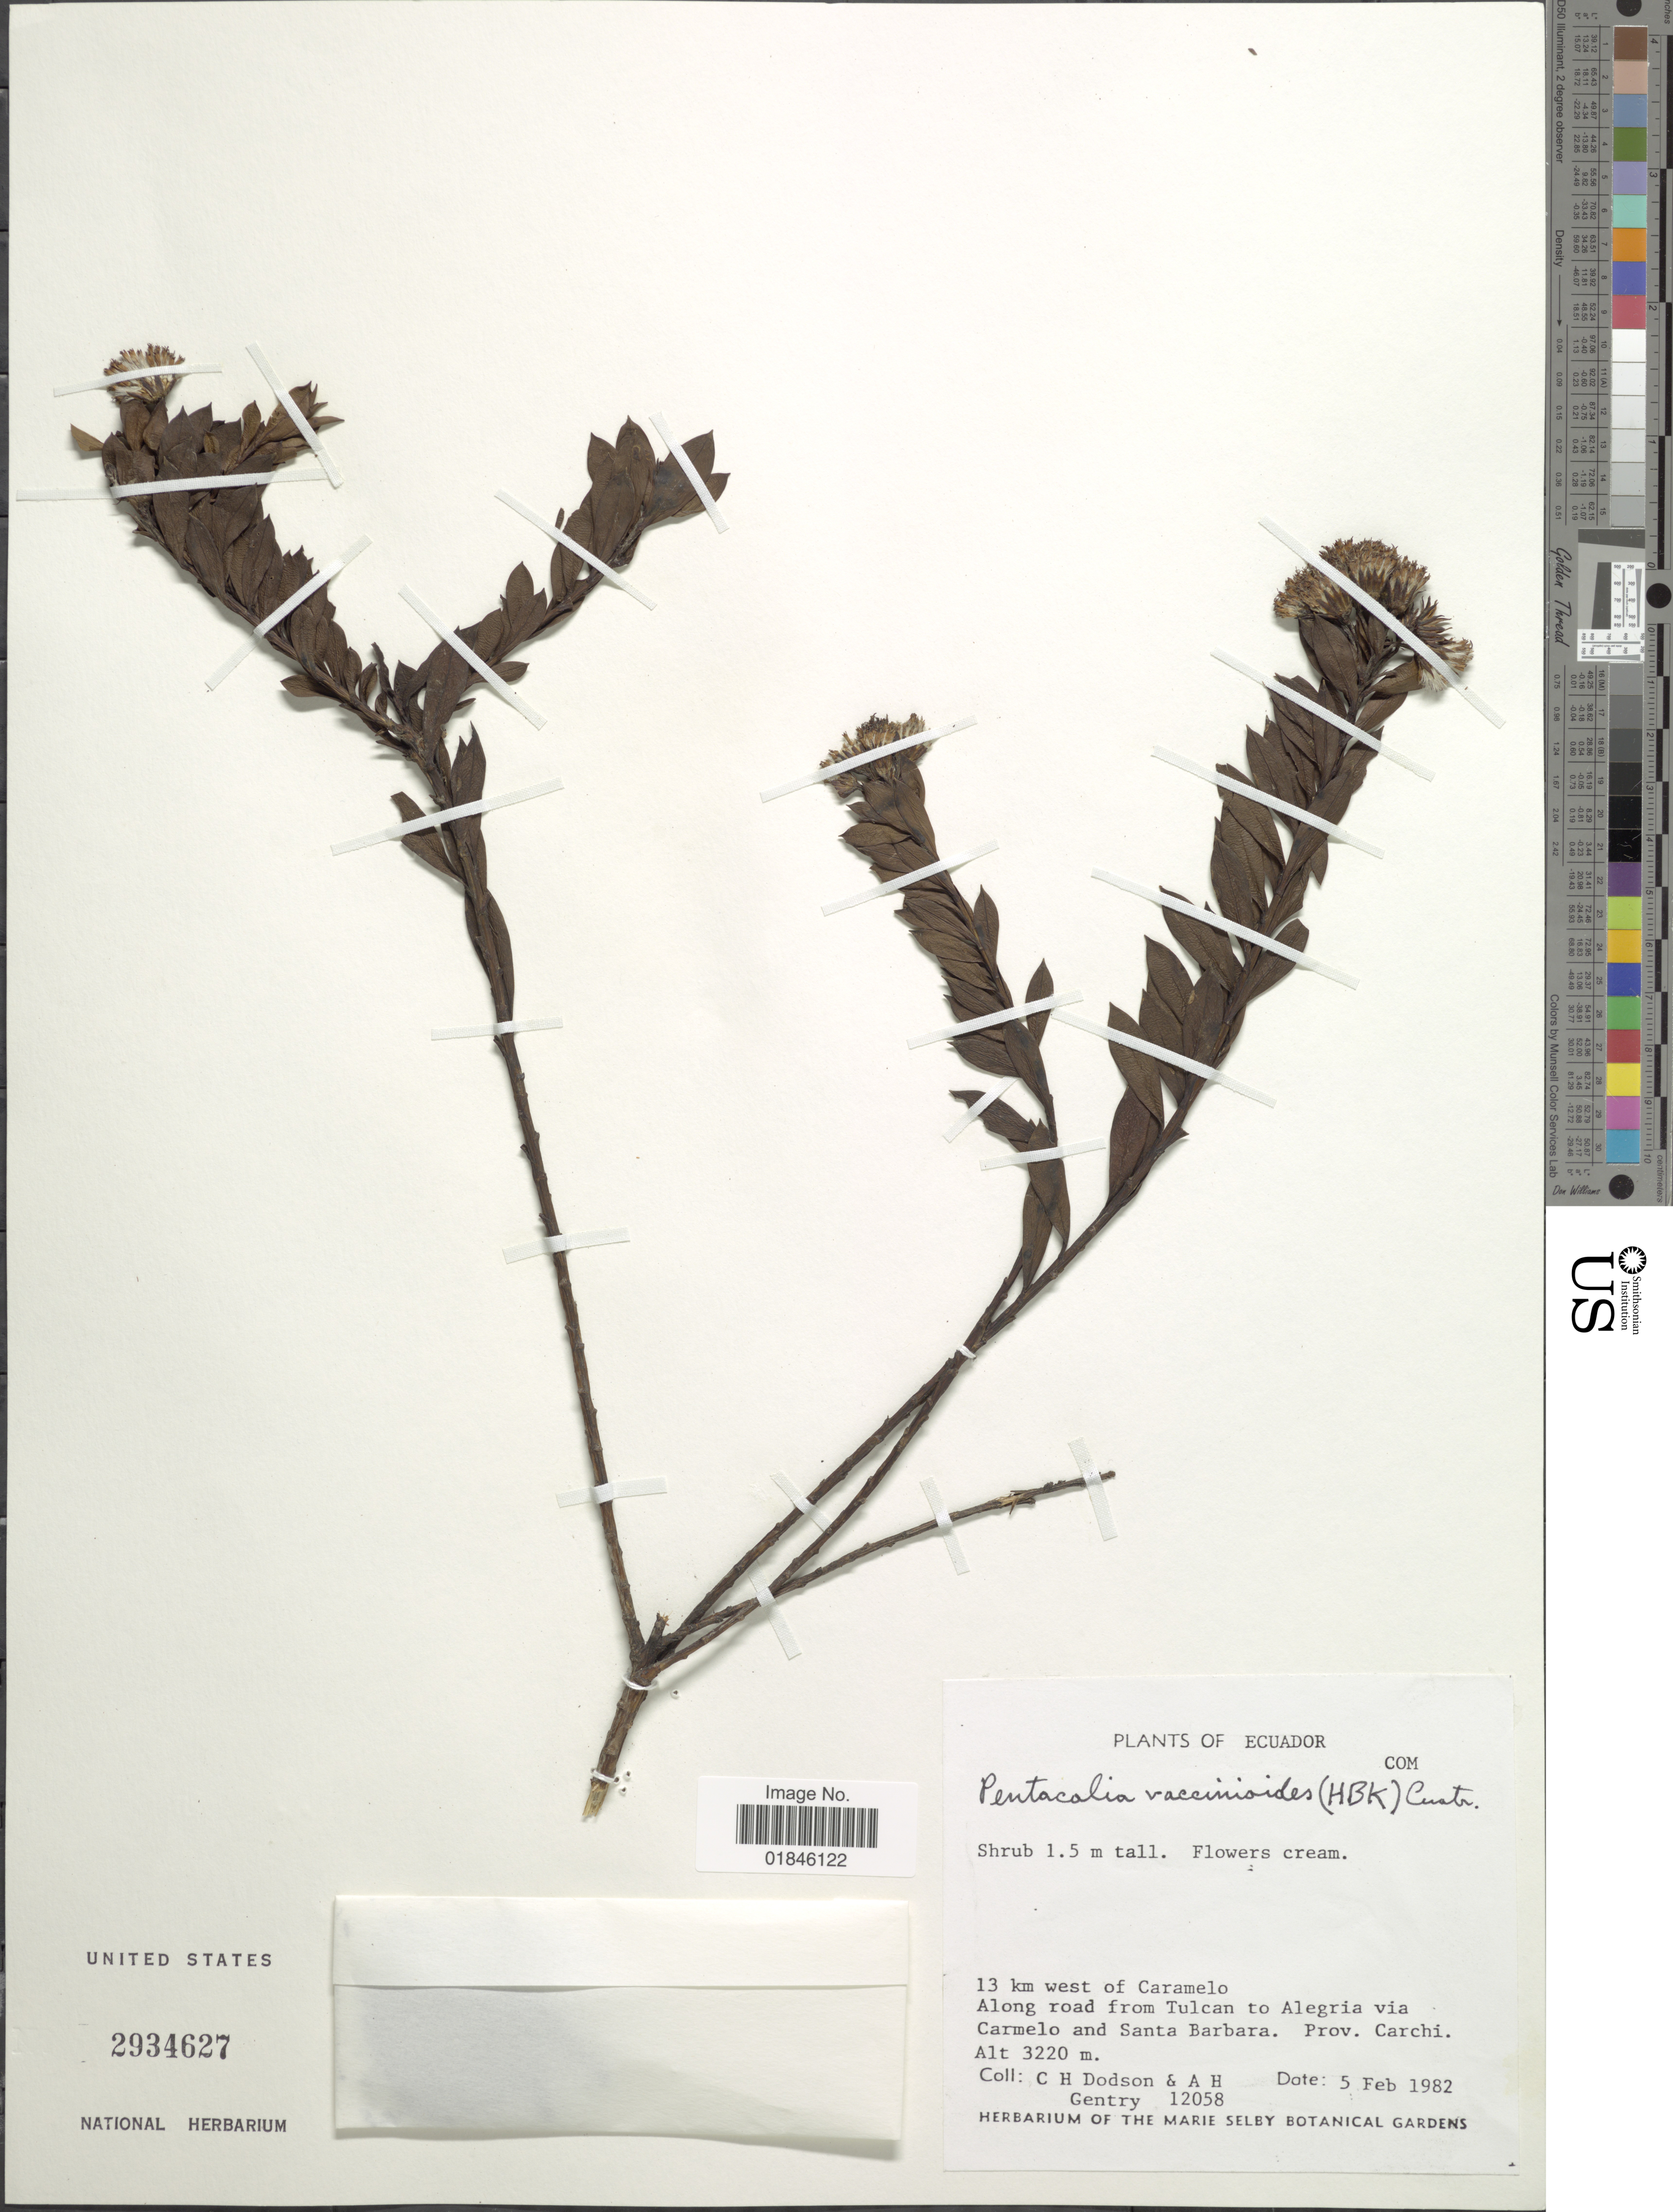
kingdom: Plantae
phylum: Tracheophyta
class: Magnoliopsida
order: Asterales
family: Asteraceae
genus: Pentacalia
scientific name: Pentacalia vaccinioides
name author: (Kunth) Cuatrec.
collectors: C. H. Dodson & A. H. Gentry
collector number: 12058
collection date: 1982-02-05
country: Ecuador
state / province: Carchi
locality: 13 km west of Caramelo. Along road from Tulcan to Alegria via Carmelo and Santa Barbara. Prov. Carchi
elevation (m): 3220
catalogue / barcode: US 2934627